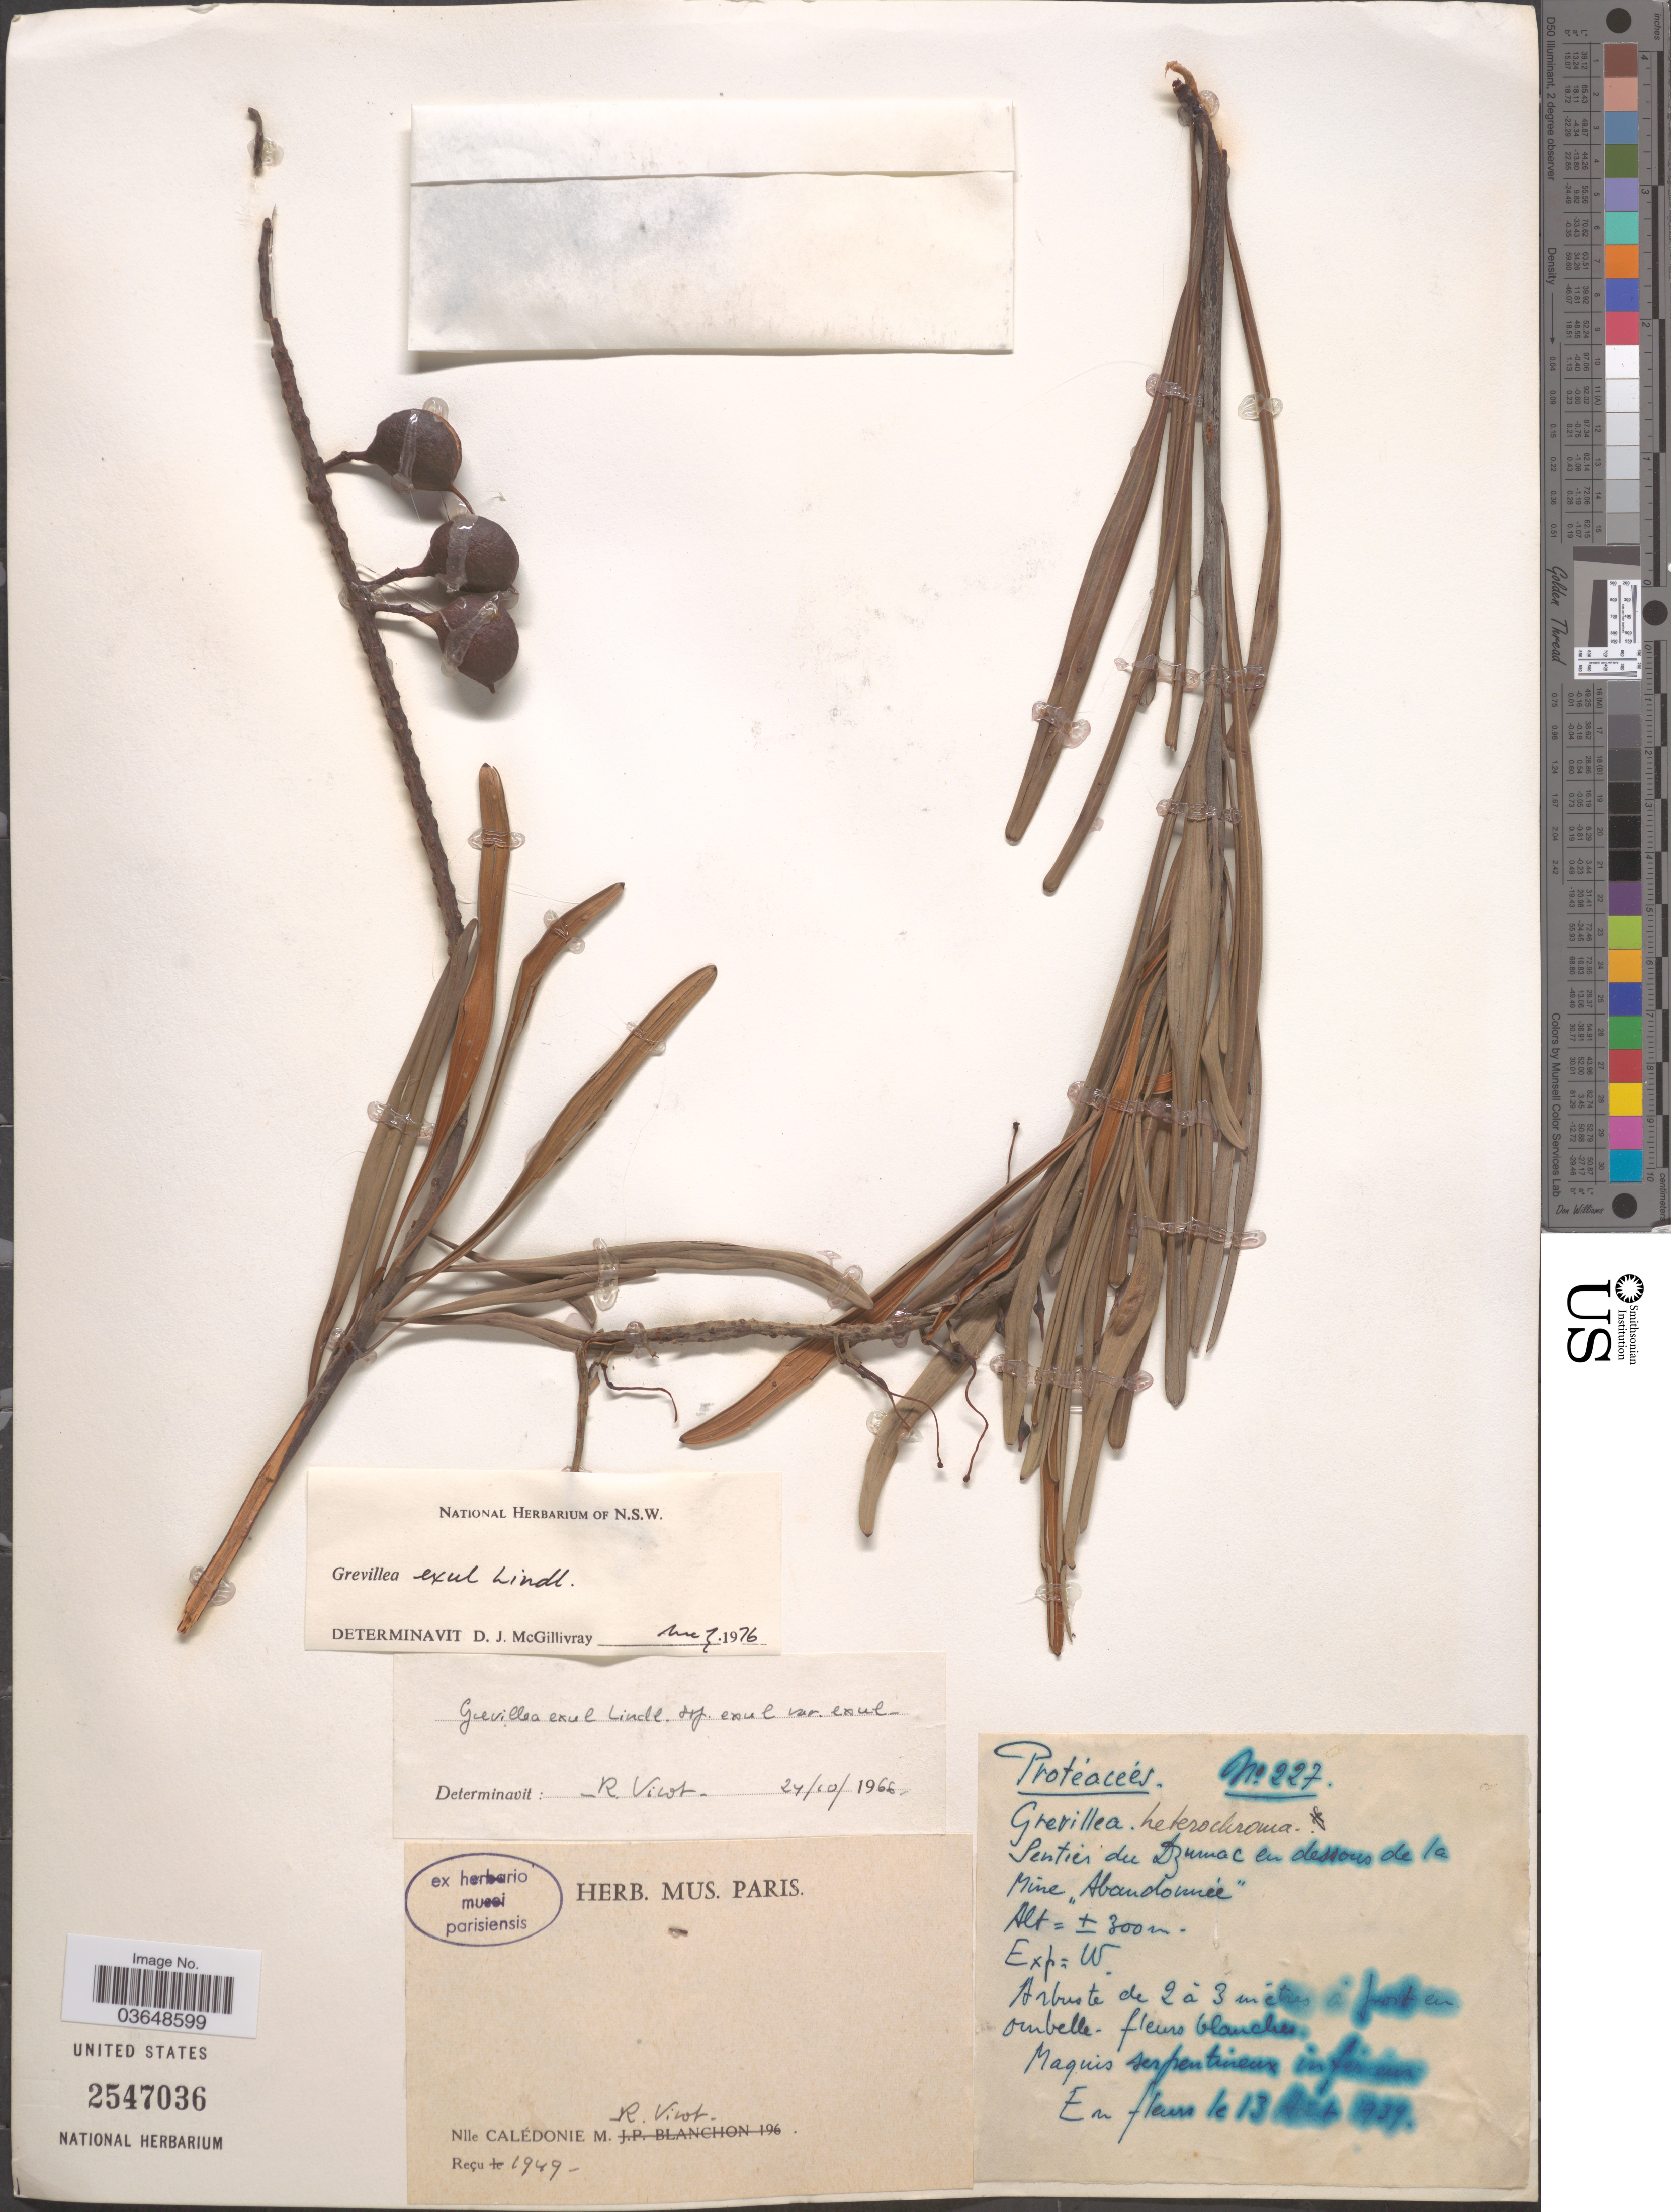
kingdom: Plantae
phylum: Tracheophyta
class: Magnoliopsida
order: Proteales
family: Proteaceae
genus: Grevillea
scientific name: Grevillea exul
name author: Lindl.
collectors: R. Virot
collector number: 227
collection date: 1939-08-13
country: New Caledonia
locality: Nlle Calédonie. Sentier du Dzumac en dessouss de la Mine "Abandonnée".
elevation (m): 300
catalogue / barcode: US 2547036